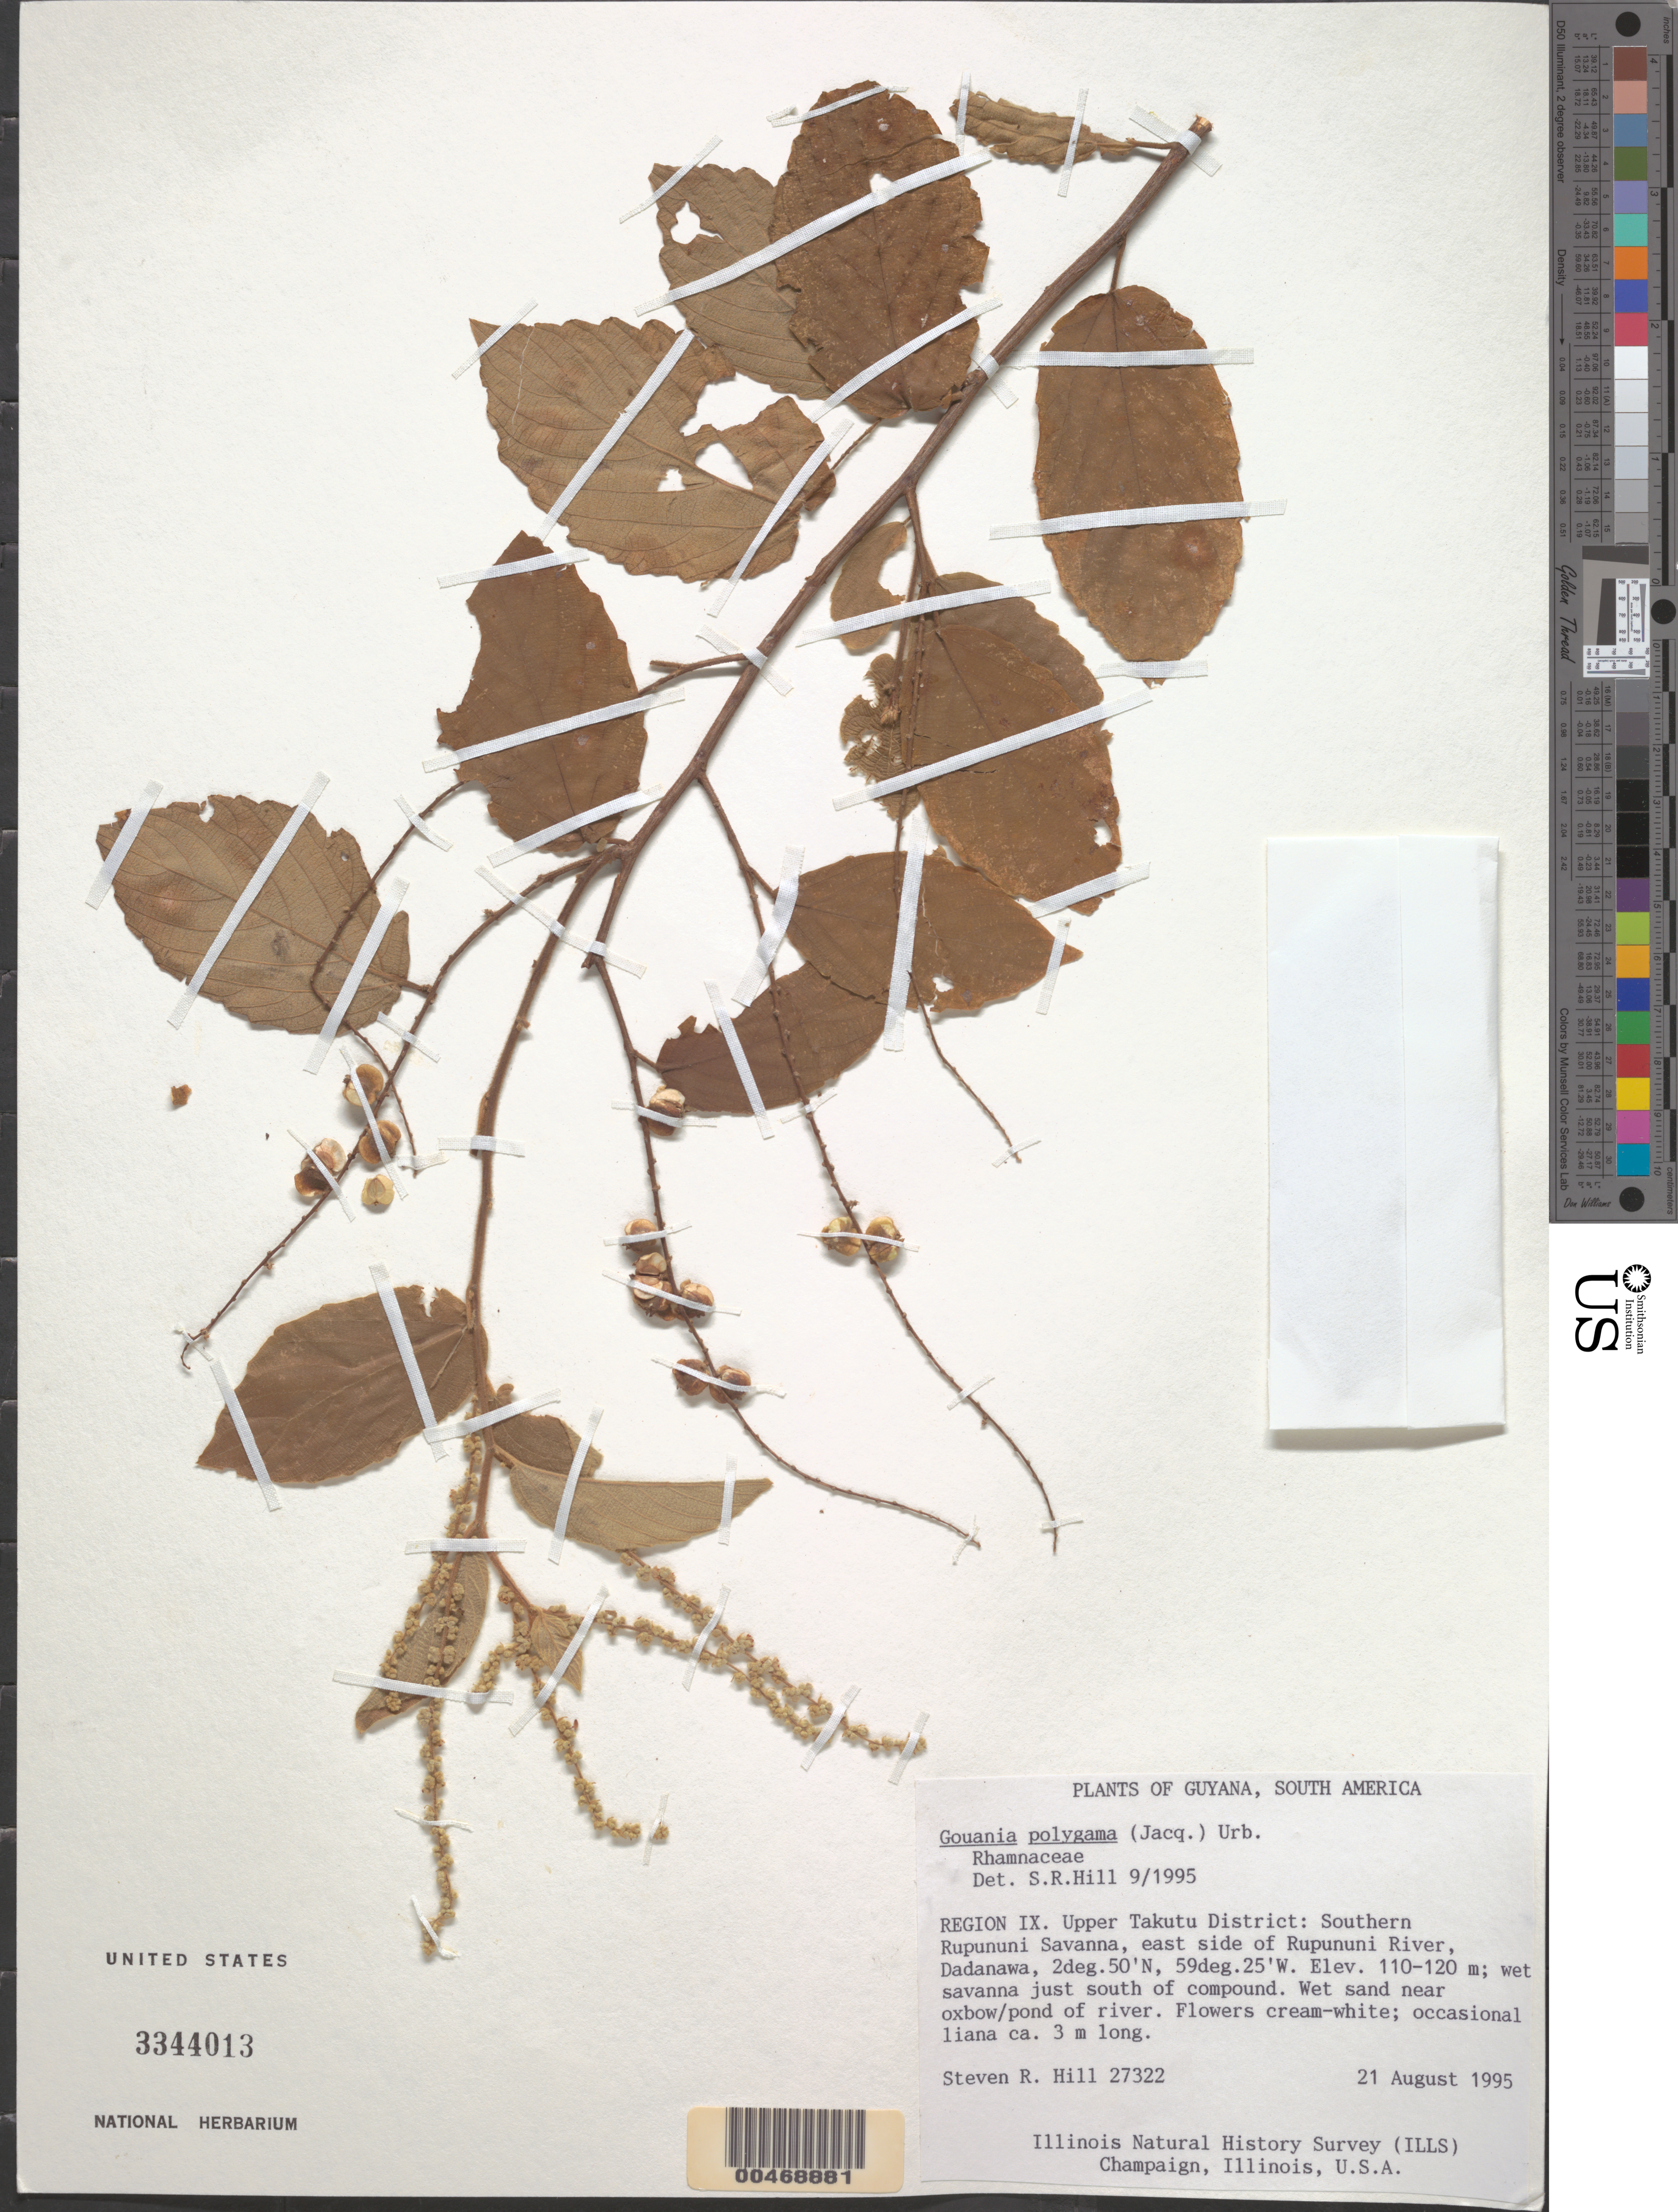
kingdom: Plantae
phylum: Tracheophyta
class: Magnoliopsida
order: Rosales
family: Rhamnaceae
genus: Gouania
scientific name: Gouania velutina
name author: Reissek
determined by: Figueira, Mauricio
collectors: S. R. Hill, C. N. Horn & J. H. Wiersema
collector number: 27322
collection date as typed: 21-Aug-95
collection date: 1995-08-21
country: Guyana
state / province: U. Takutu-U. Essequibo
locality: Dadanawa, southern Rupununi Savanna, E side of Rupununi R.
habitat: Wet savanna, wet sand near oxbow/pond of river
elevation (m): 110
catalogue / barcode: US 3344013